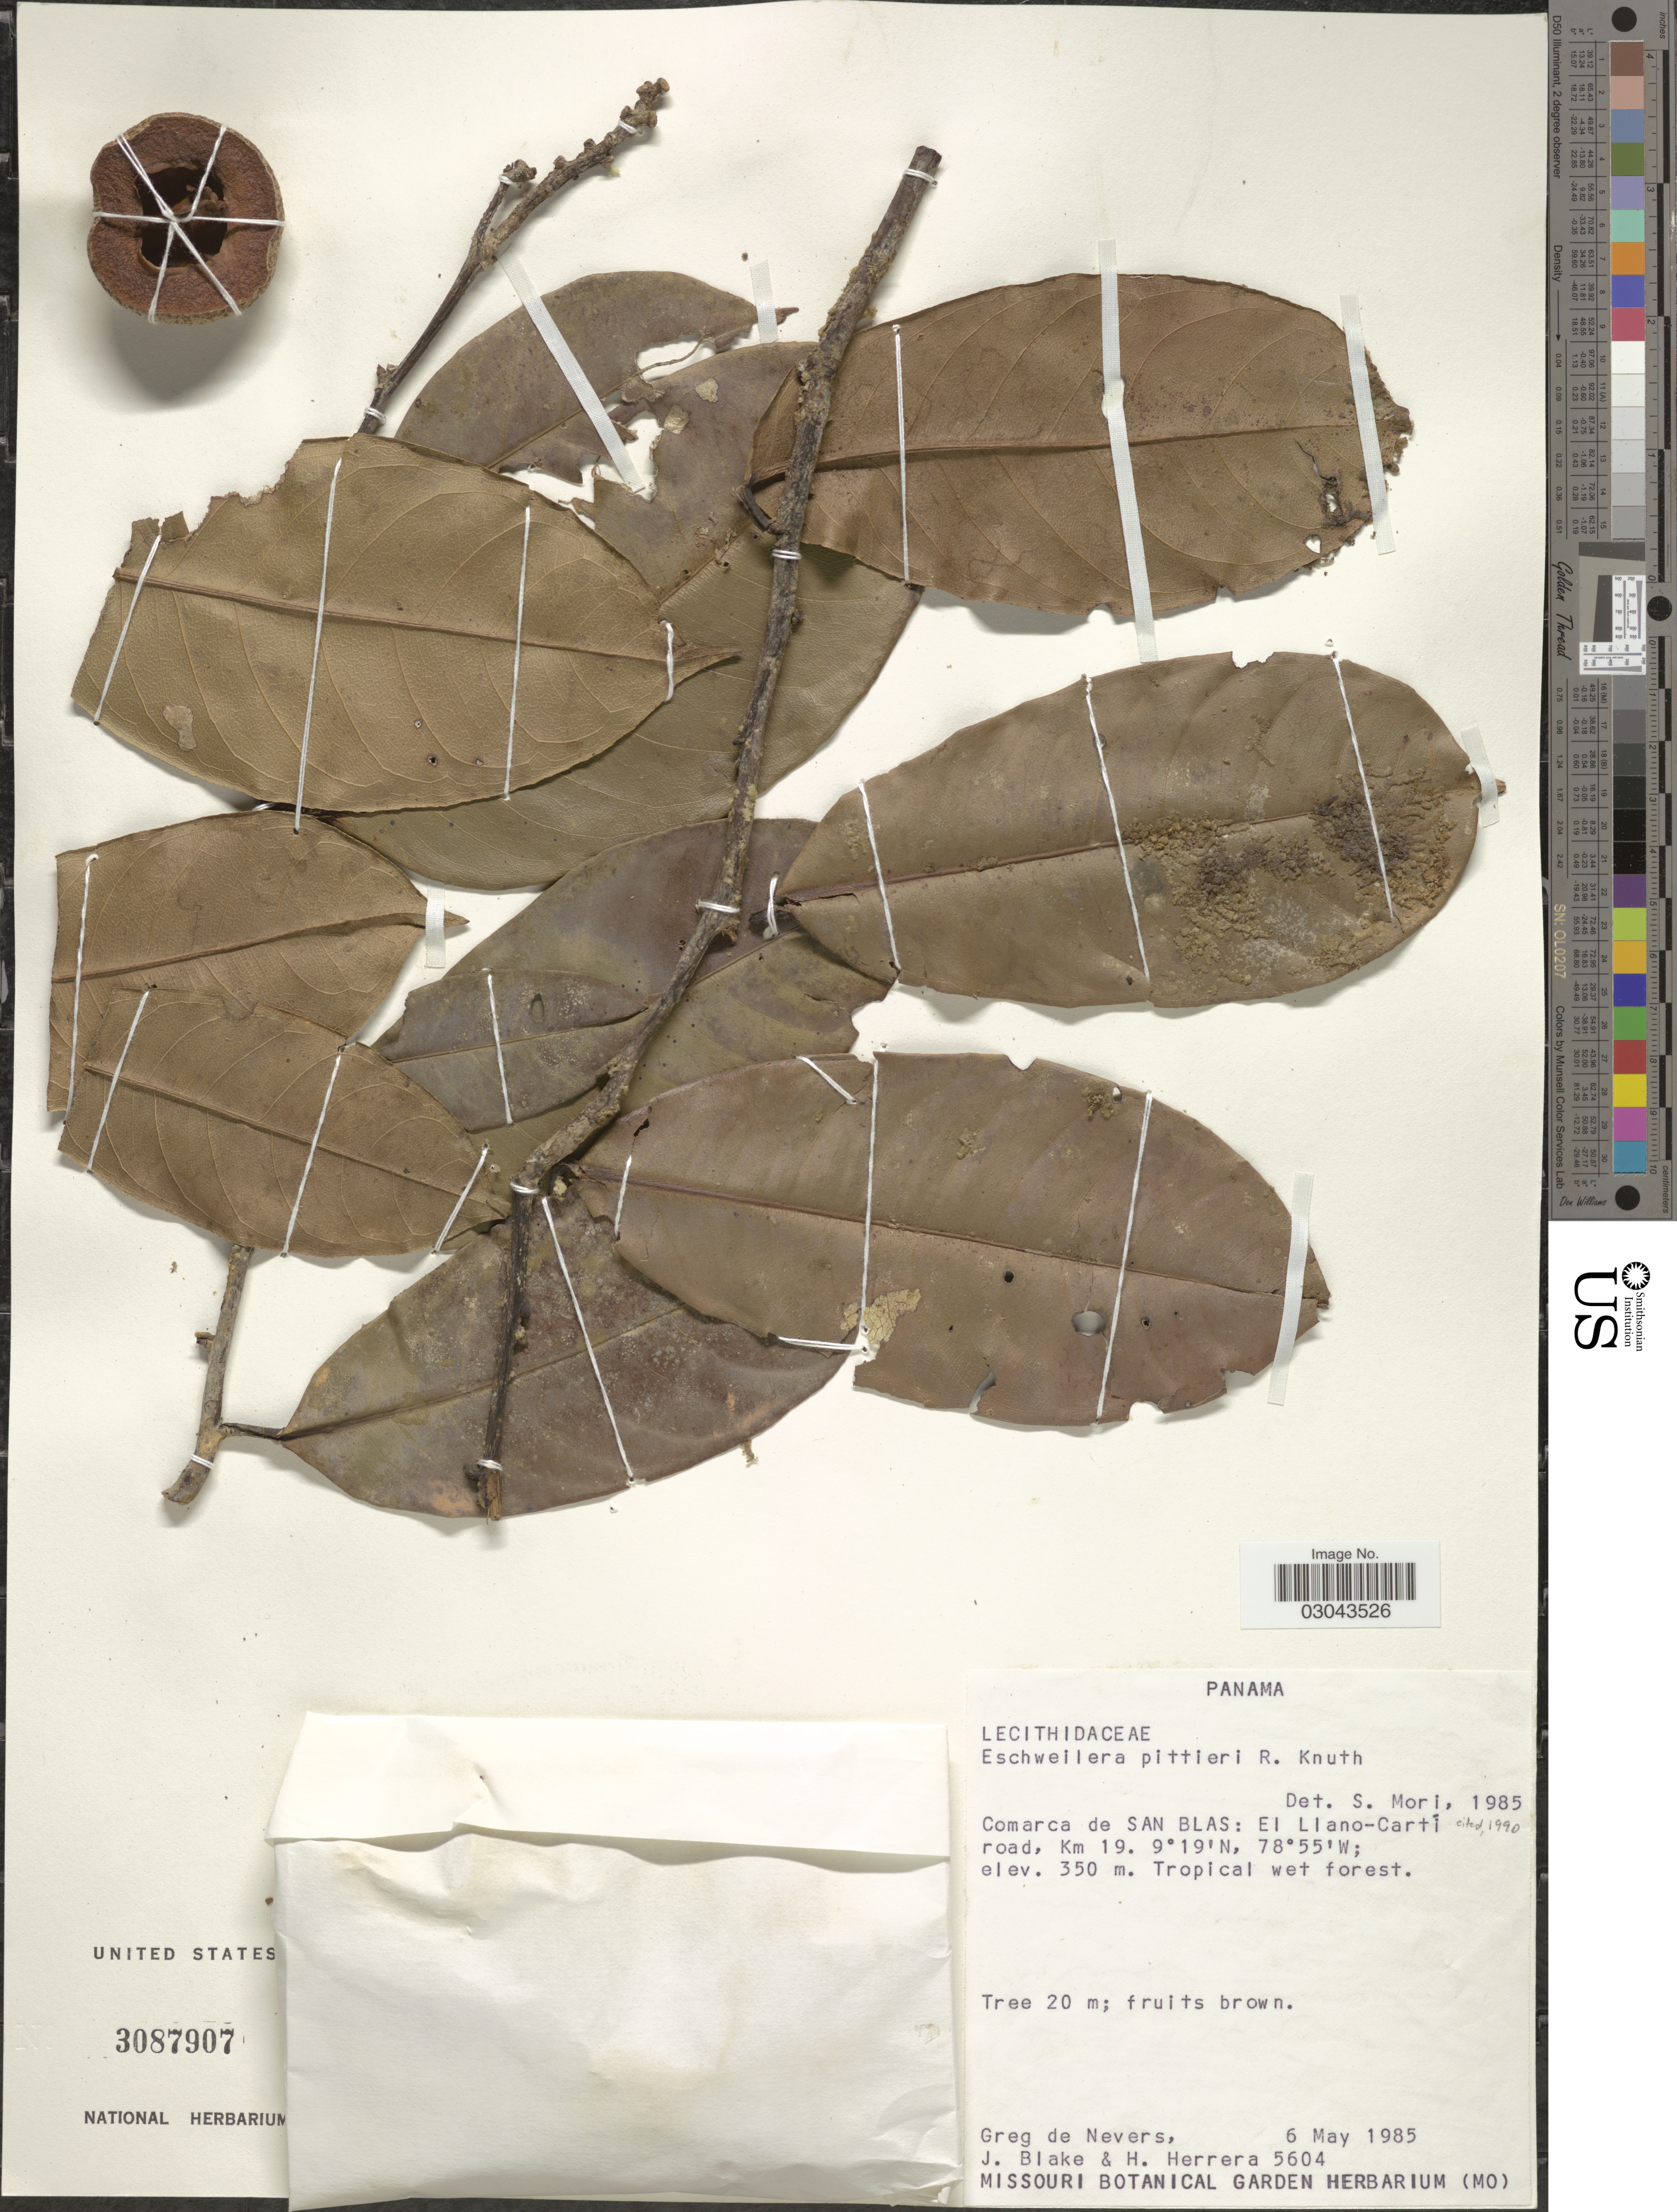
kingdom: Plantae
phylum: Tracheophyta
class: Magnoliopsida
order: Ericales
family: Lecythidaceae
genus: Eschweilera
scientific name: Eschweilera pittieri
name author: R. Knuth in Engl.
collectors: G. Nevers, J. Blake & H. Herrera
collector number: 5604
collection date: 1985-05-06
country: Panama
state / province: Kuna Yala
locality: Comarca de San Blas: El Llano-Cartí road, Km. 19.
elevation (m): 350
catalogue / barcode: US 3087907